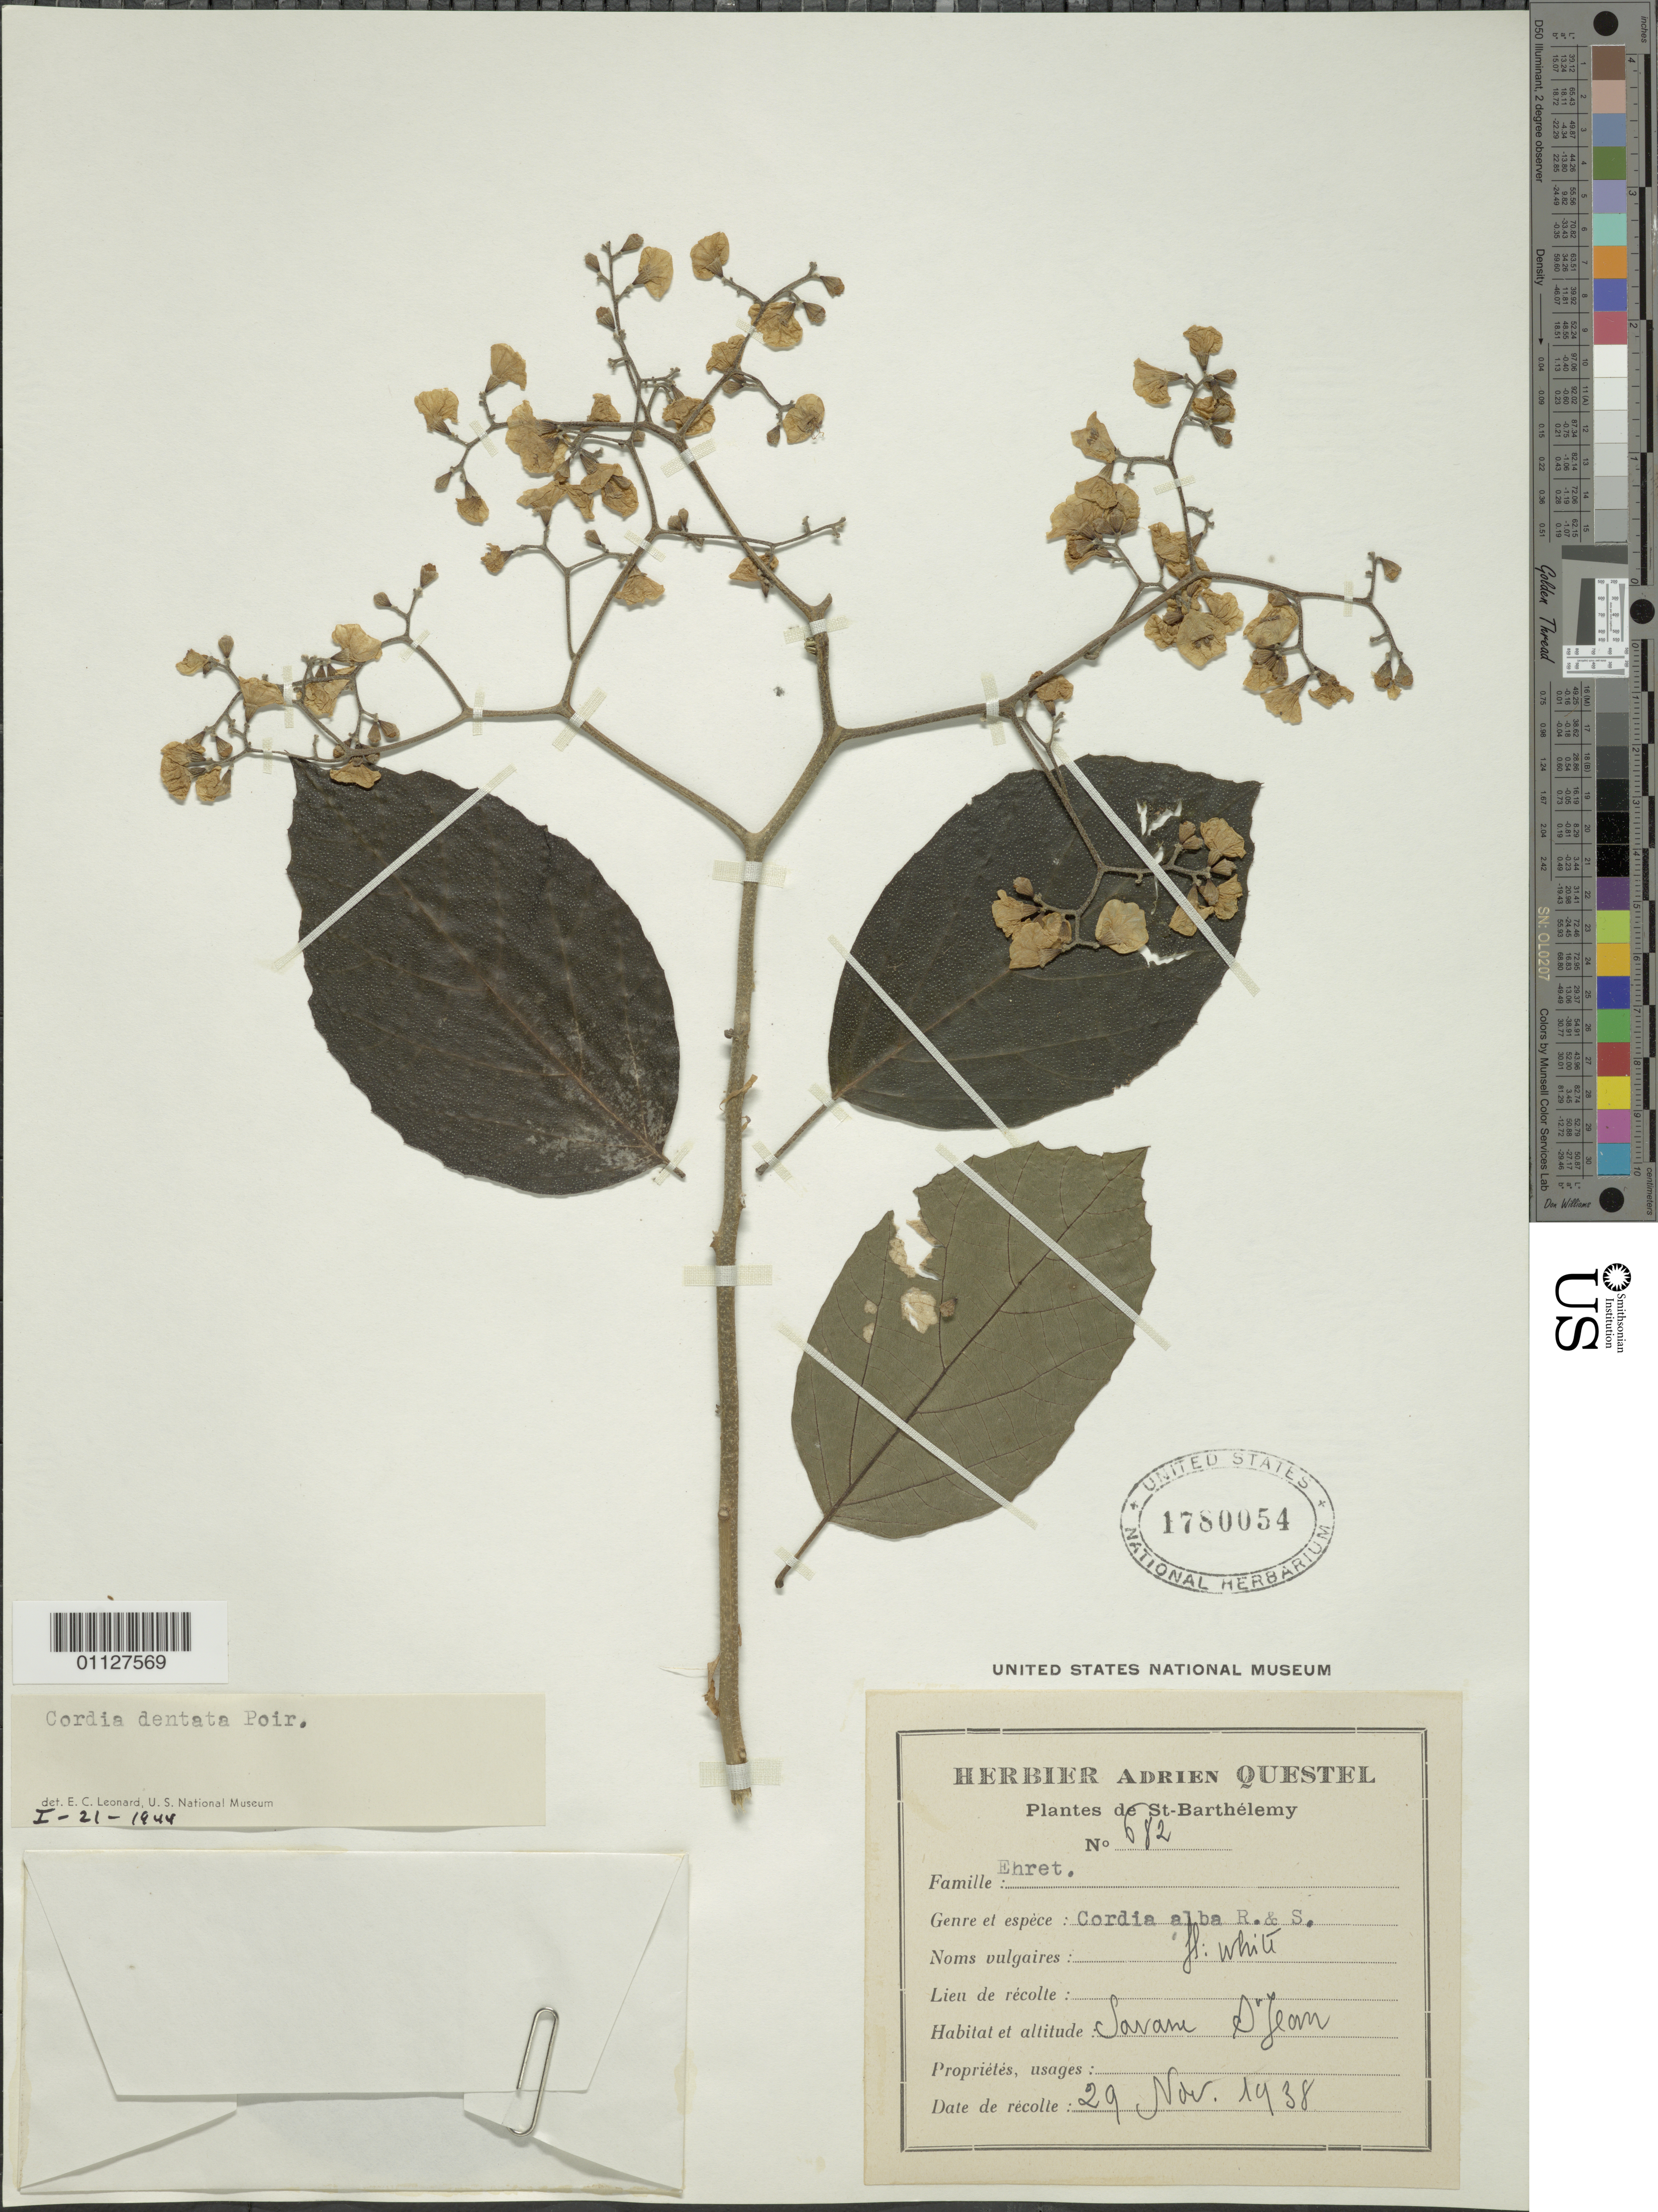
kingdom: Plantae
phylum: Tracheophyta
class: Magnoliopsida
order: Boraginales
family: Cordiaceae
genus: Cordia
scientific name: Cordia dentata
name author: Poir.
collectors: A. Questel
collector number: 682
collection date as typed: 29 Nov 1938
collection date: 1938-11-29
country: Saint Barthélemy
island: St. Barthélemy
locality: Savane St. Jean.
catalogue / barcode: US 1780054